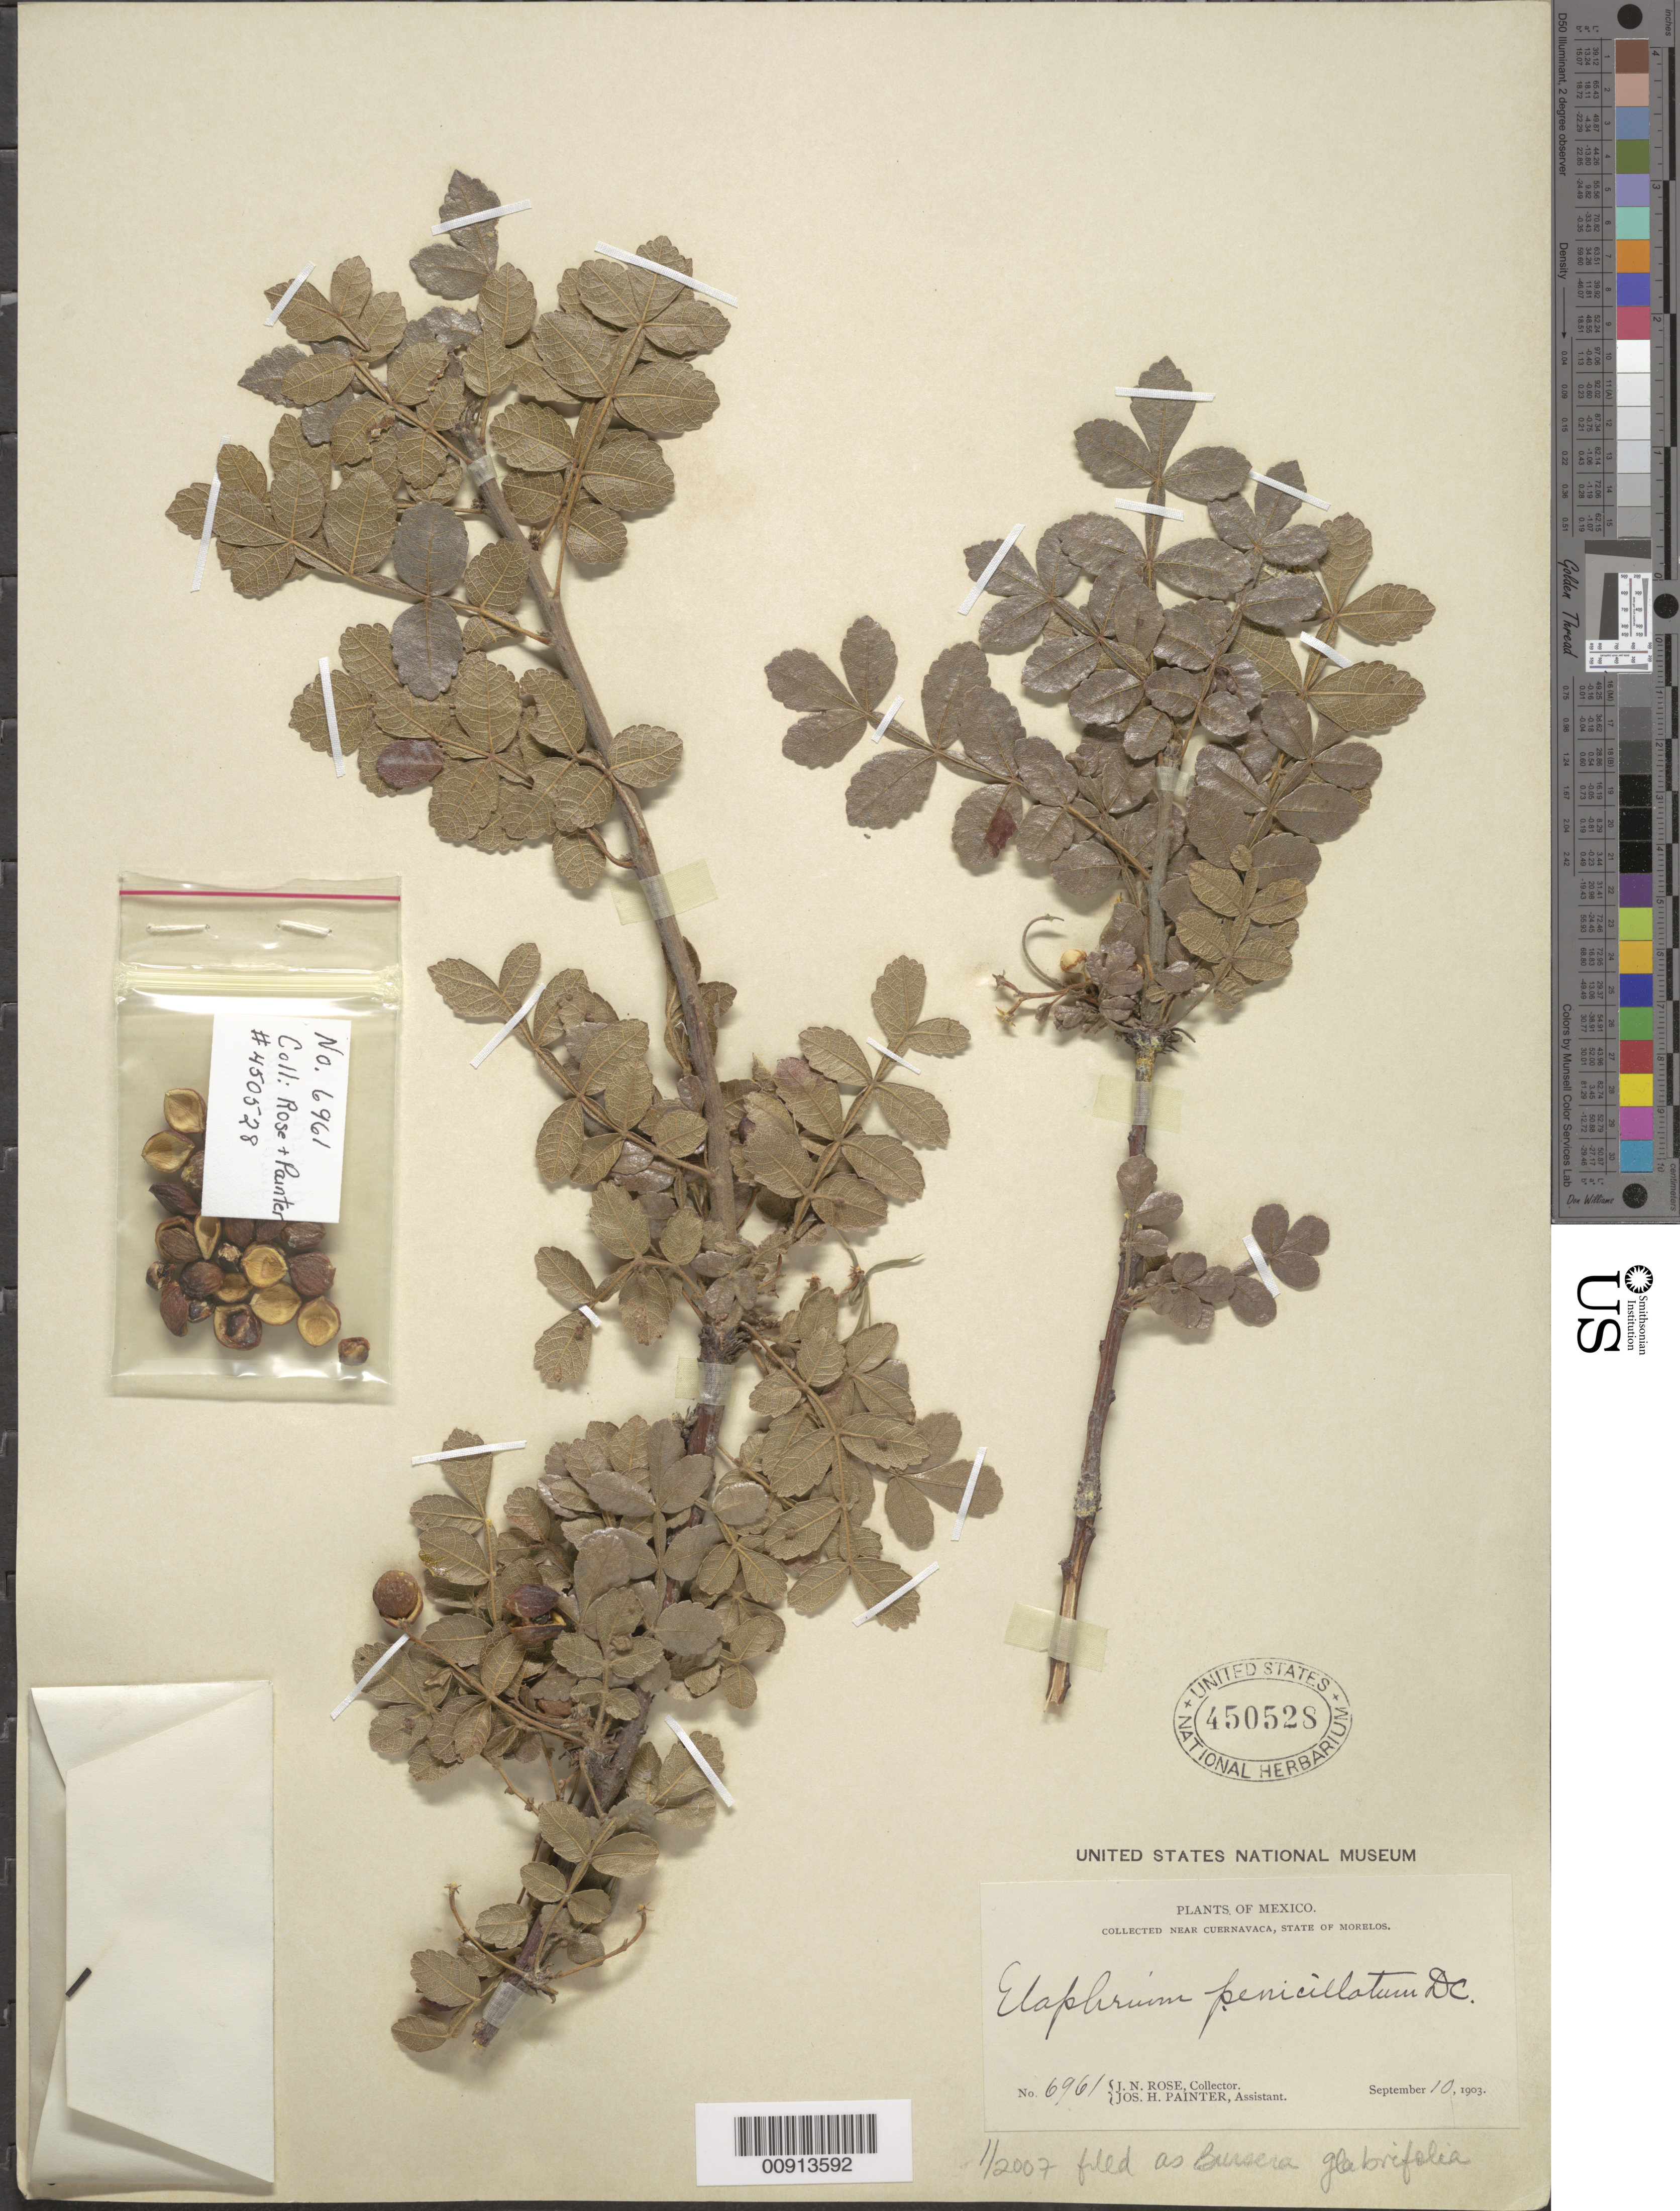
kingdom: Plantae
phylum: Tracheophyta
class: Magnoliopsida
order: Sapindales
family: Burseraceae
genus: Bursera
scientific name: Bursera glabrifolia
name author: (Kunth) Engl.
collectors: J. N. Rose & J. H. Painter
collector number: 6961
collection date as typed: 10 Sep 1903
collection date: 1903-09-10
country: Mexico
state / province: Morelos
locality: Near Cuernavaca, State of Morelos.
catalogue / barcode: US 450528